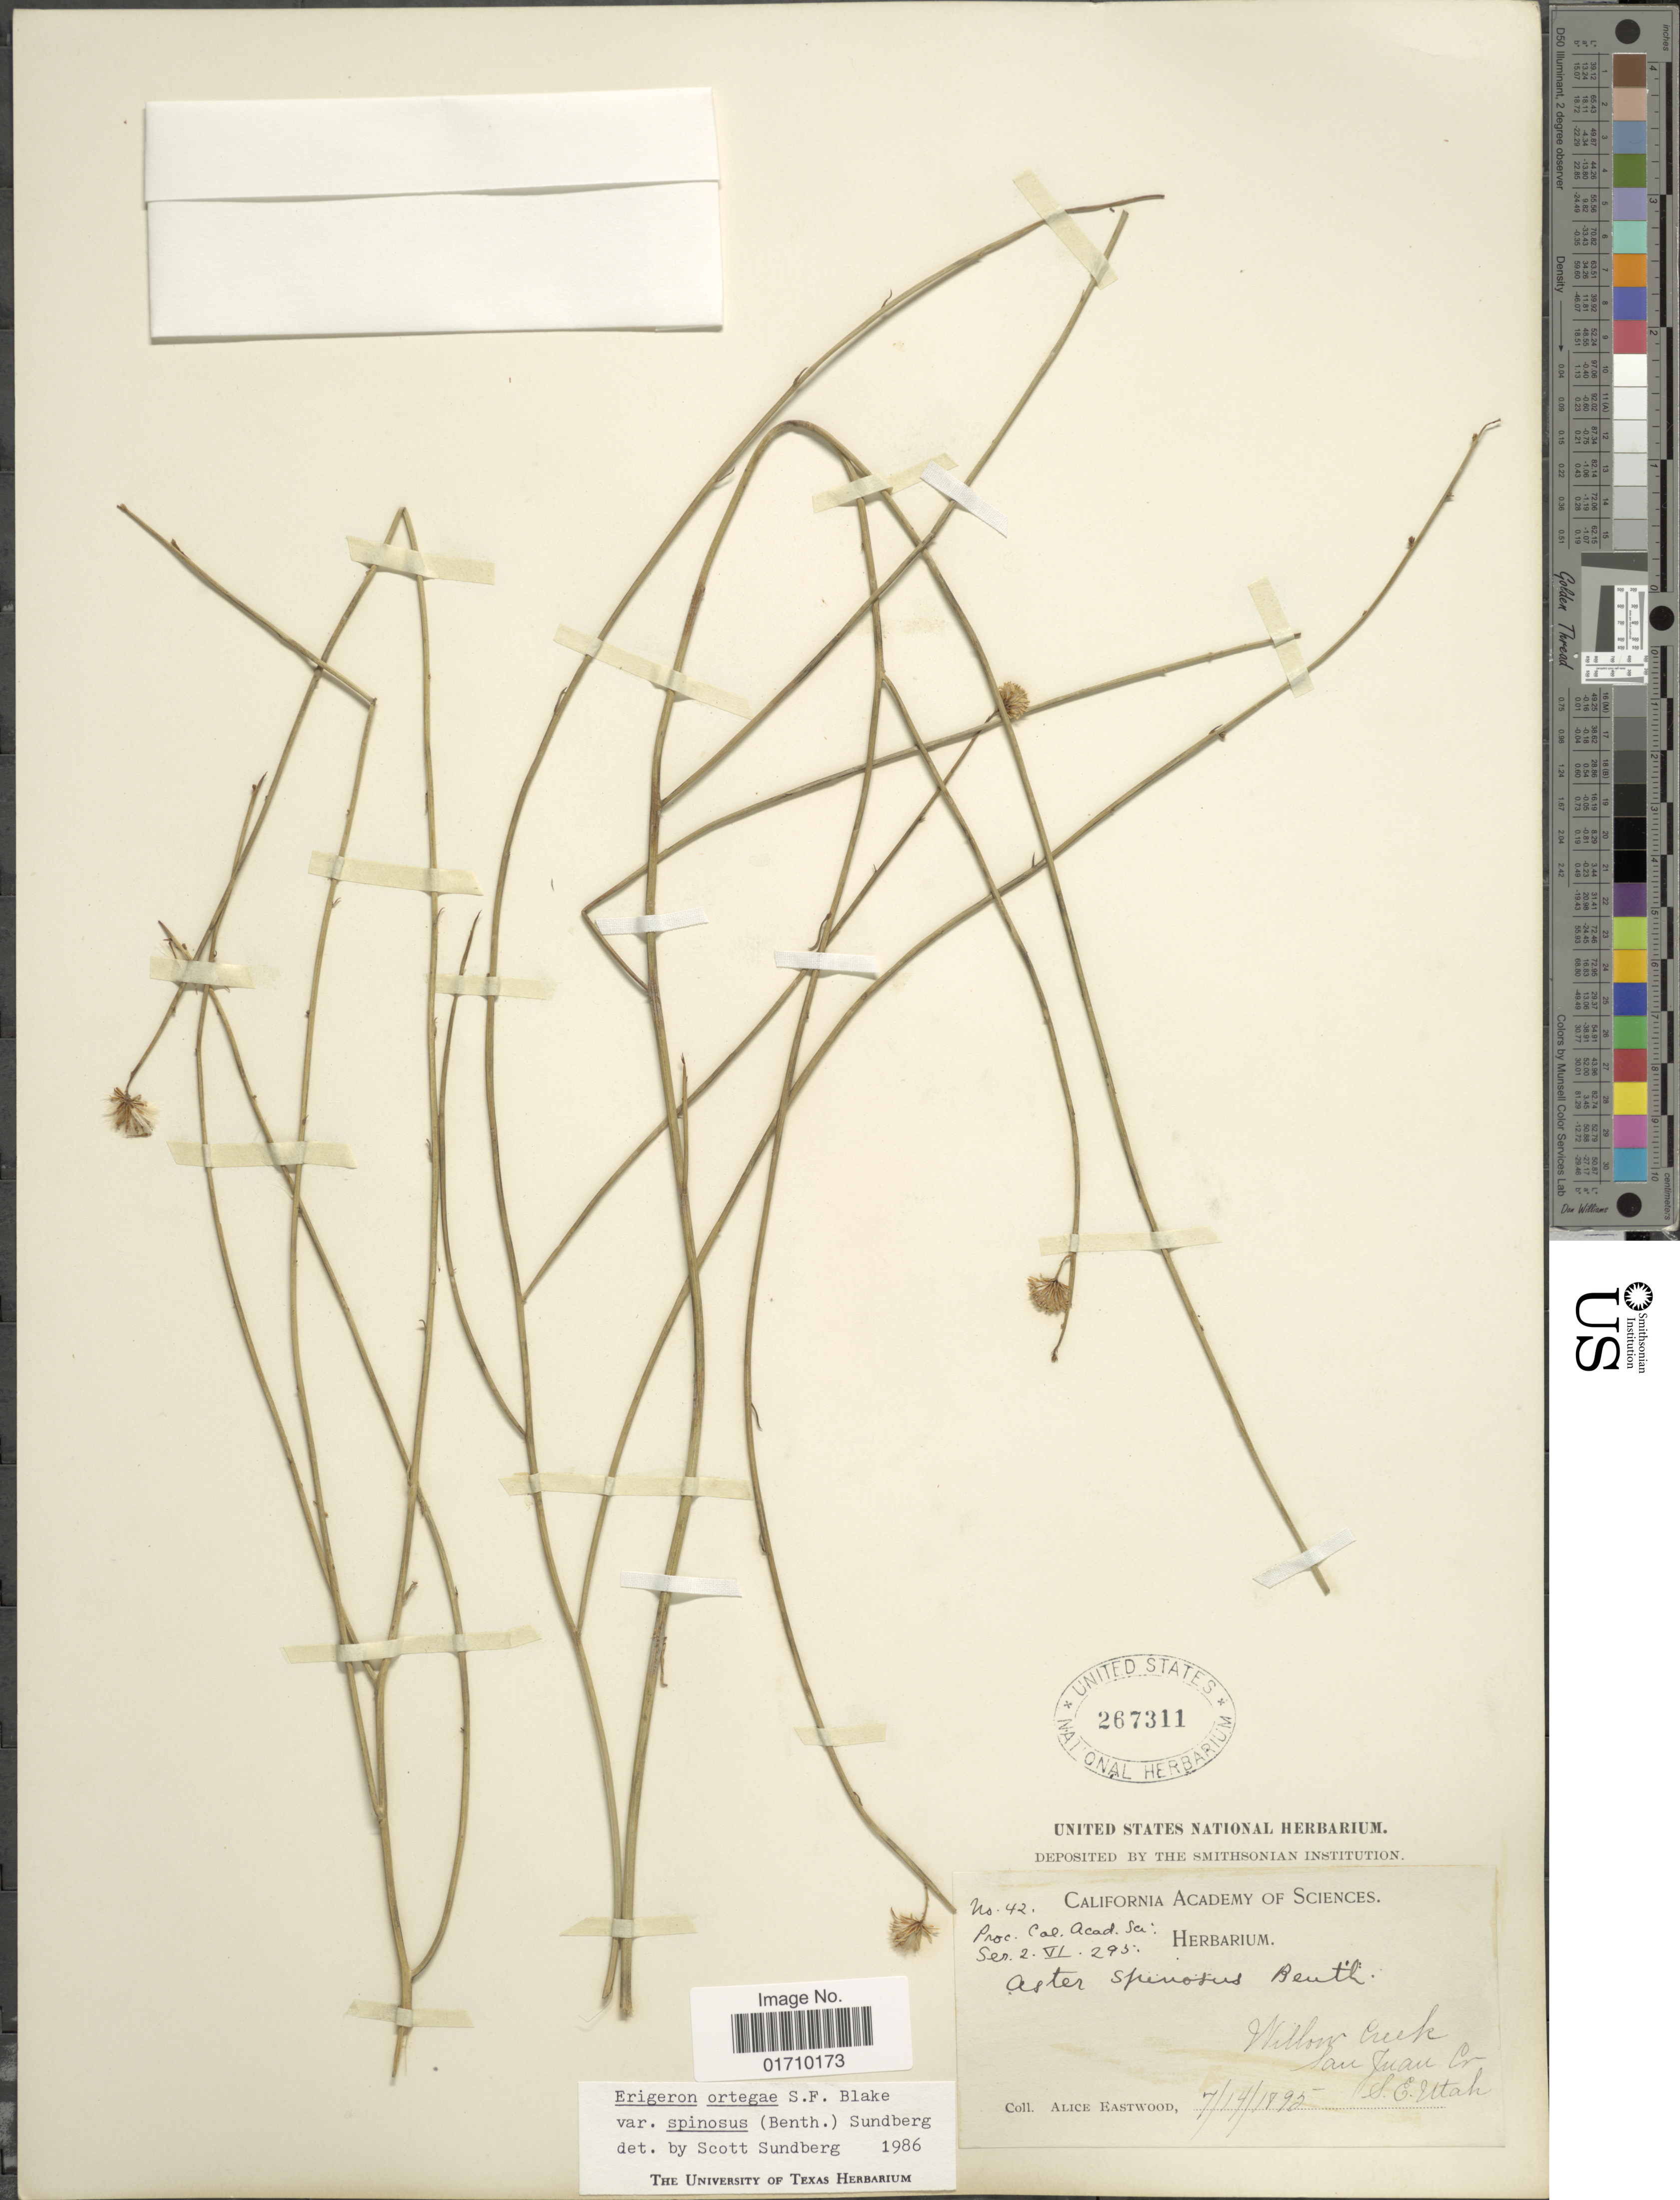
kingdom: Plantae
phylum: Tracheophyta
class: Magnoliopsida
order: Asterales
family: Asteraceae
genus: Chloracantha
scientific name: Chloracantha spinosa var. spinosa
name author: (Benth.) G.L. Nesom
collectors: A. Eastwood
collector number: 42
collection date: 1895-07-14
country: United States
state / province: Utah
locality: Willow Creek, San Juan Co, S.E. Utah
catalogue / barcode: US 267311